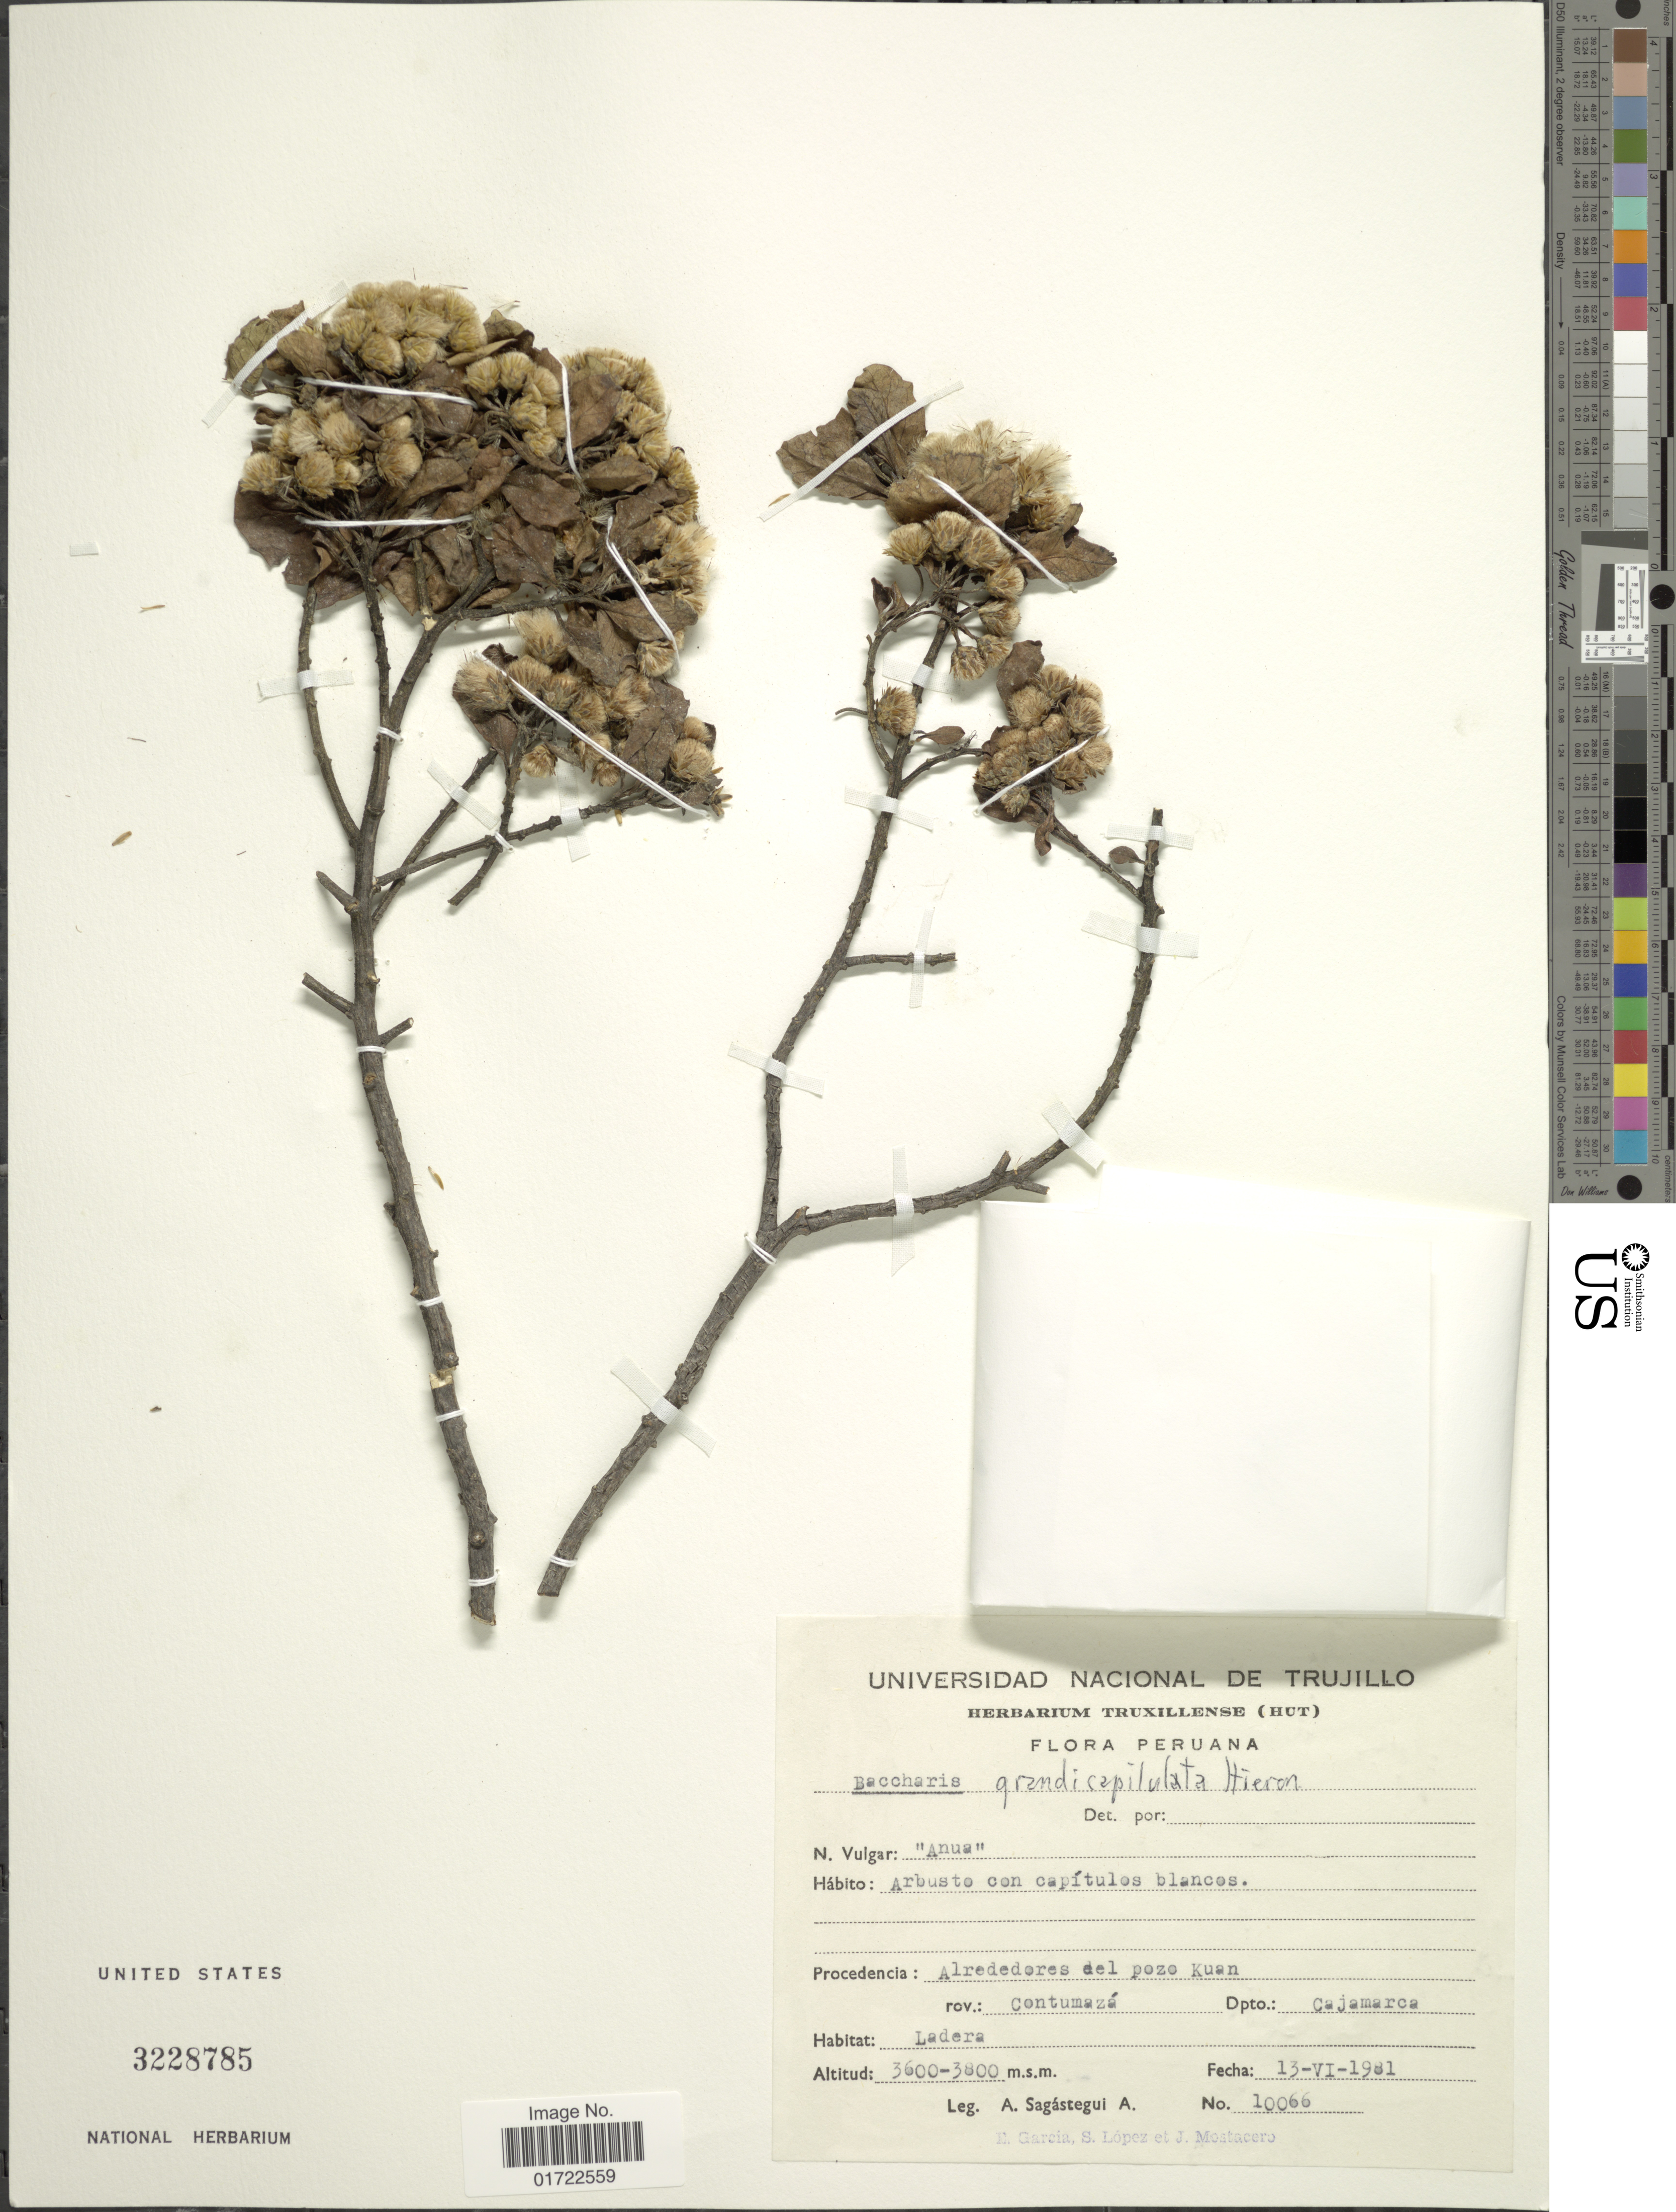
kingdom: Plantae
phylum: Tracheophyta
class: Magnoliopsida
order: Asterales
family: Asteraceae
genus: Baccharis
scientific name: Baccharis grandicapitulata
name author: Hieron.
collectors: A. Sagástegui A., H. Garcia, S. Lopez & J. Mostacero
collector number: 10066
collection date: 1981-06-13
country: Peru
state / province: Cajamarca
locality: Procedencia: Alrededores del pozo Kuan, Prov: Contumaza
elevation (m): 3600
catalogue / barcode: US 3228785